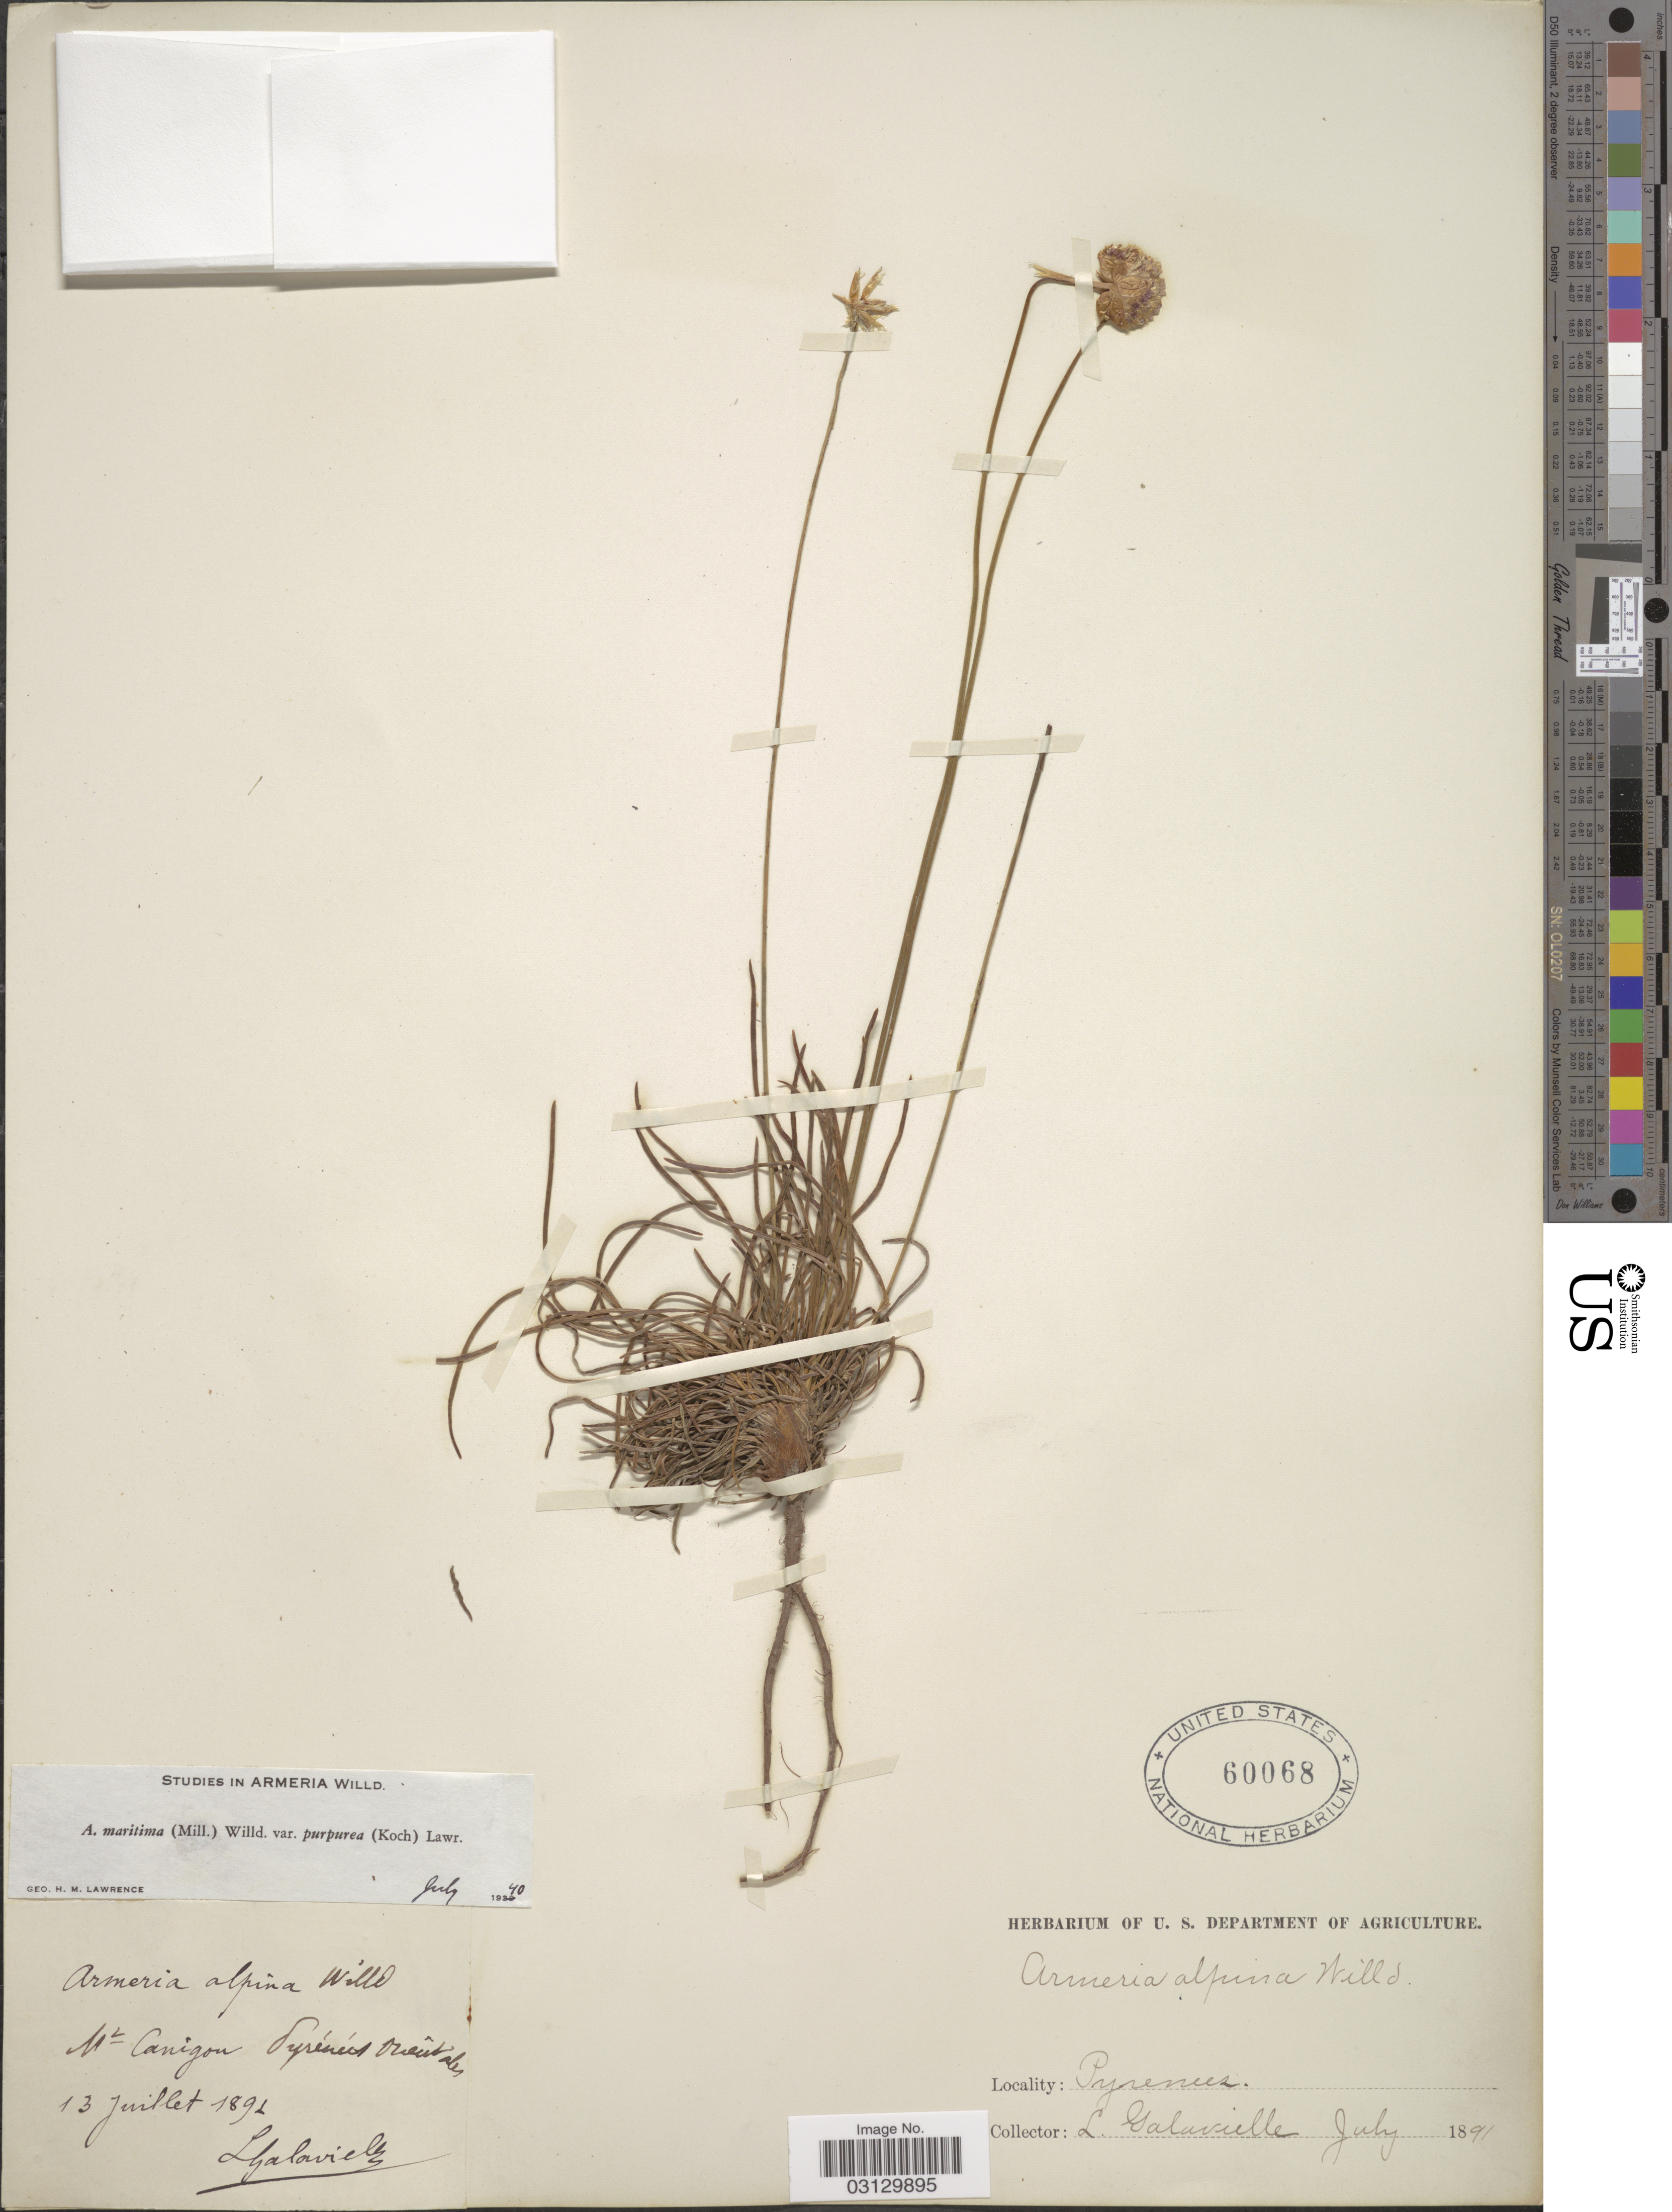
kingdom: Plantae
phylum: Tracheophyta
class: Magnoliopsida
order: Caryophyllales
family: Plumbaginaceae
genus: Armeria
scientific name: Armeria maritima subsp. purpurea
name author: (W.D.J. Koch) Á. Löve & D. Löve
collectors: L. Galaviell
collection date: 1891-07-13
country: France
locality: Mt. Canigou, Pyrénées Orientales. Pyrenees.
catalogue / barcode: US 60068